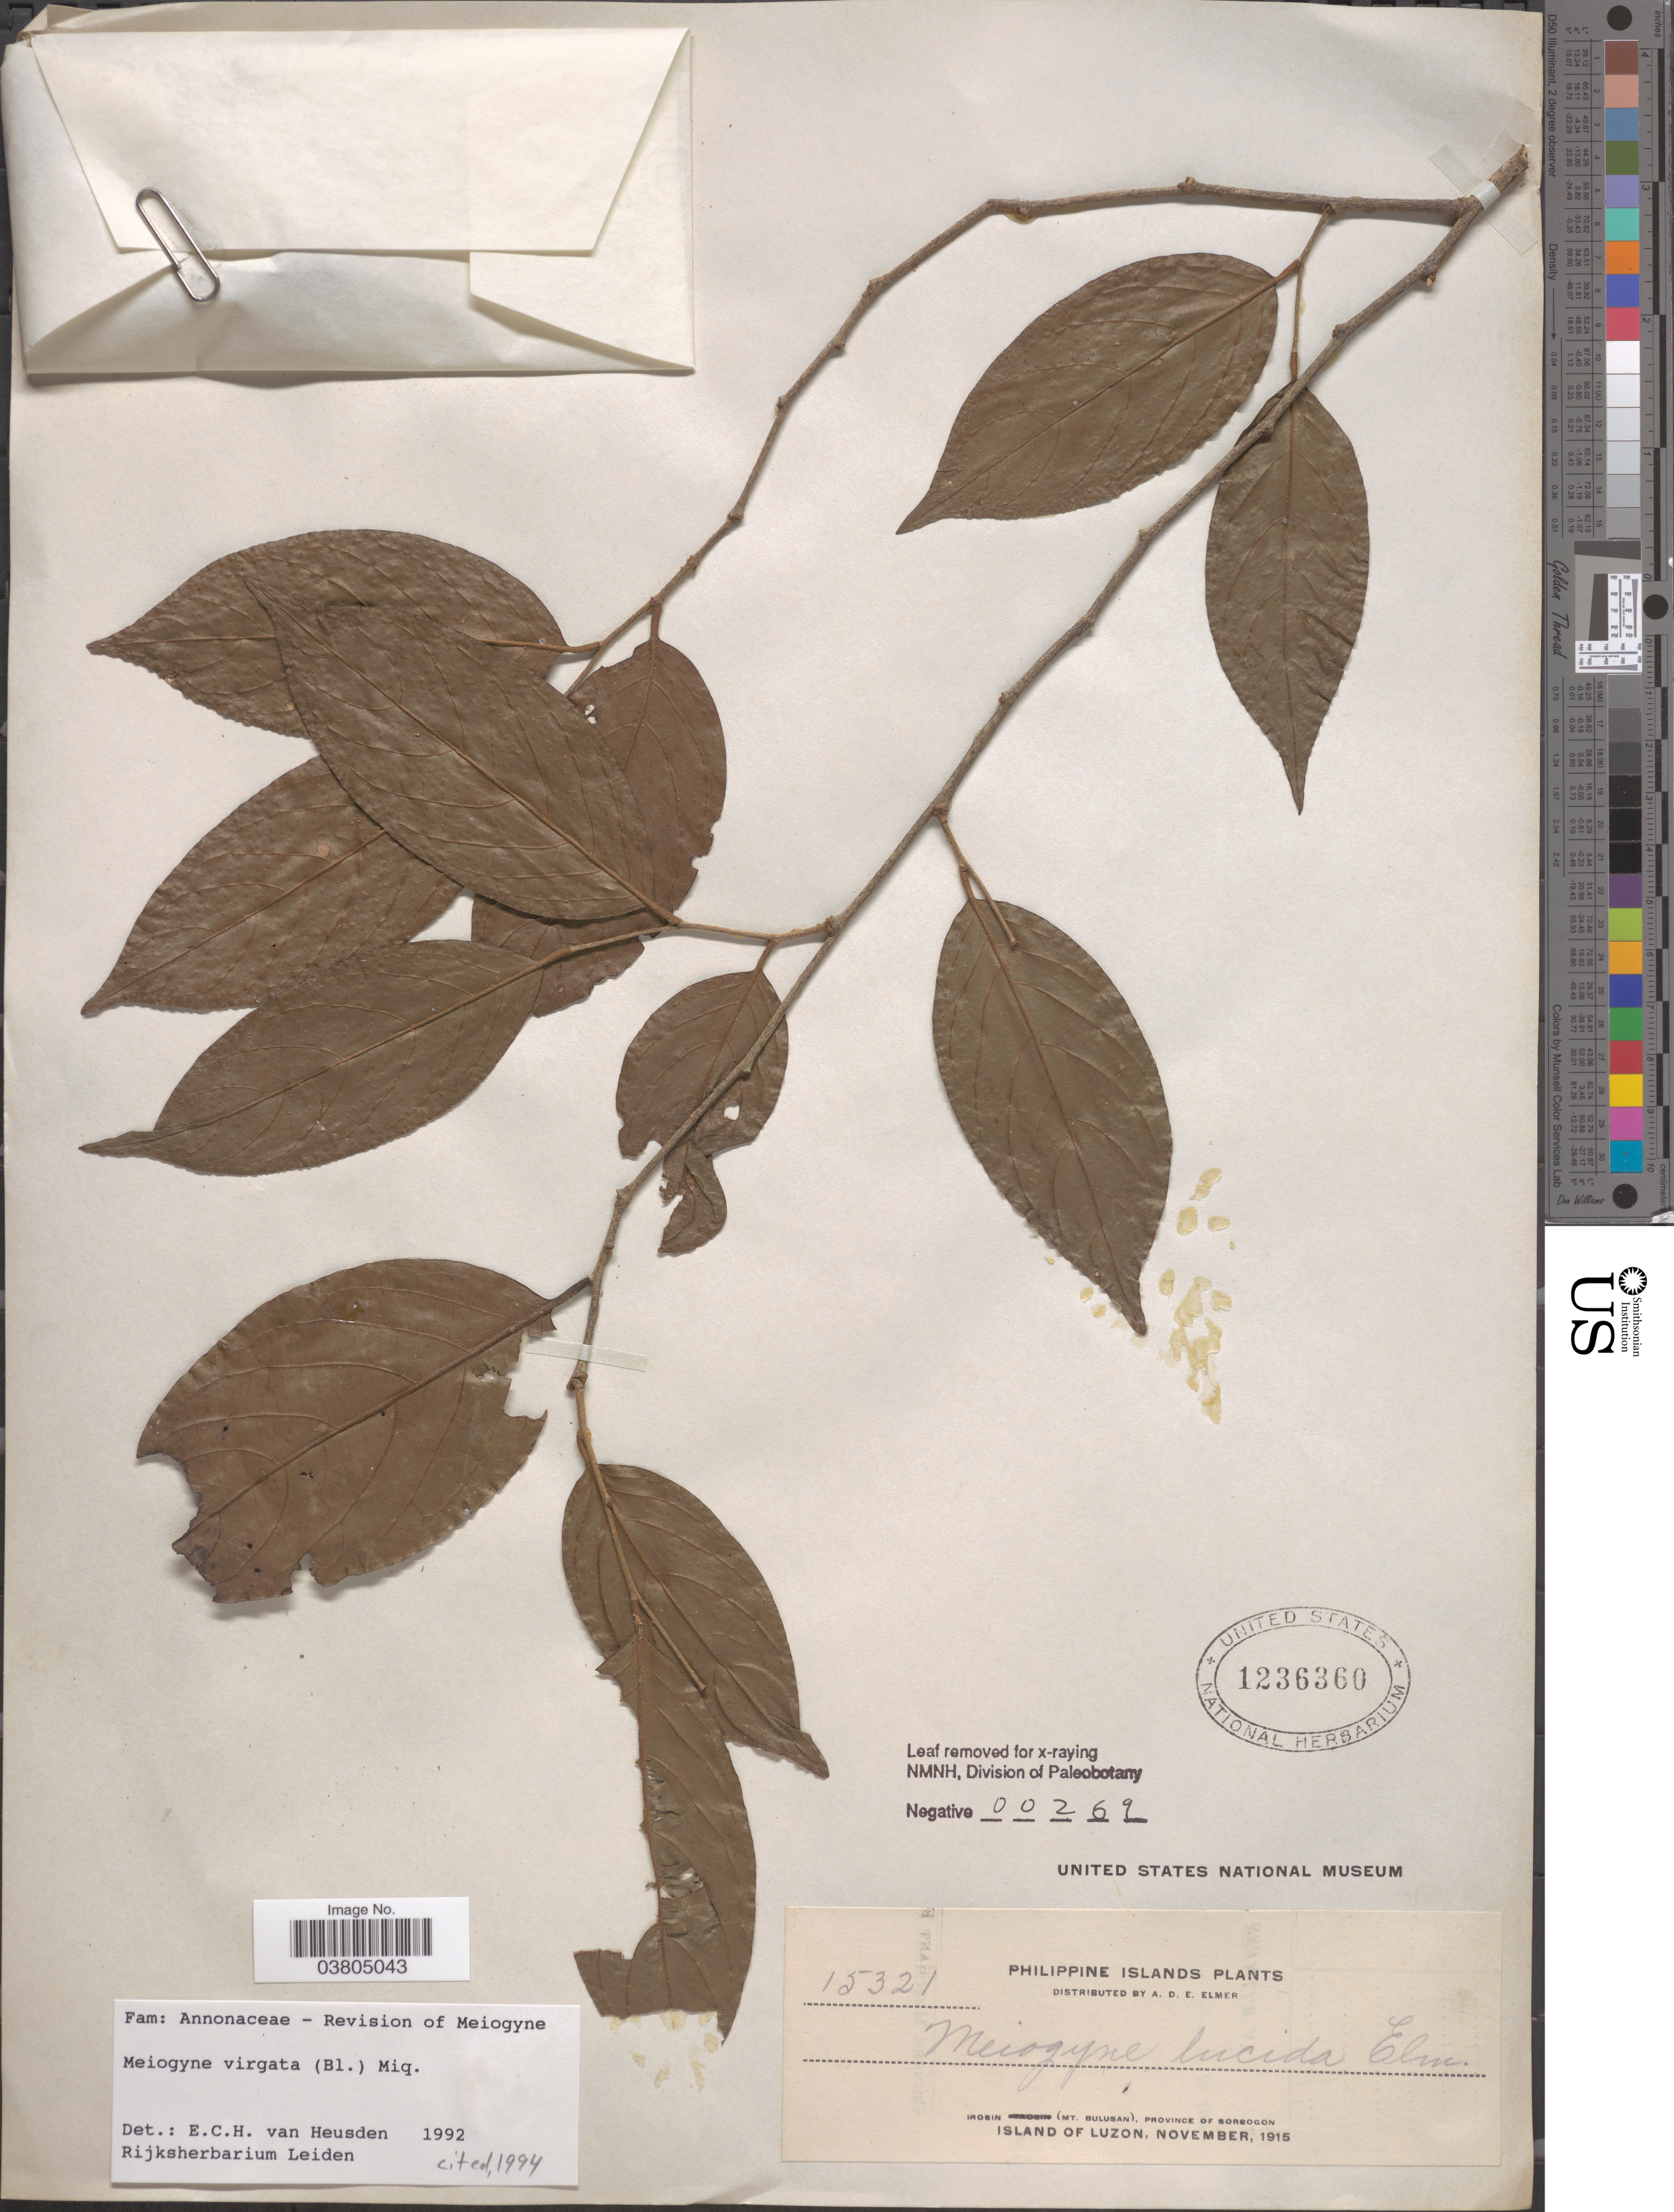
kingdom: Plantae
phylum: Tracheophyta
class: Magnoliopsida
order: Magnoliales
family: Annonaceae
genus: Meiogyne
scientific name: Meiogyne virgata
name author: (Blume) Miq.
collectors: A. D. E. Elmer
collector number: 15321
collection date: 1915-11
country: Philippines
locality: Philippine Islands. Irosin (Mt. Bulusan), Province of Sorsogon. Island of Luzon.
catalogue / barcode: US 1236360